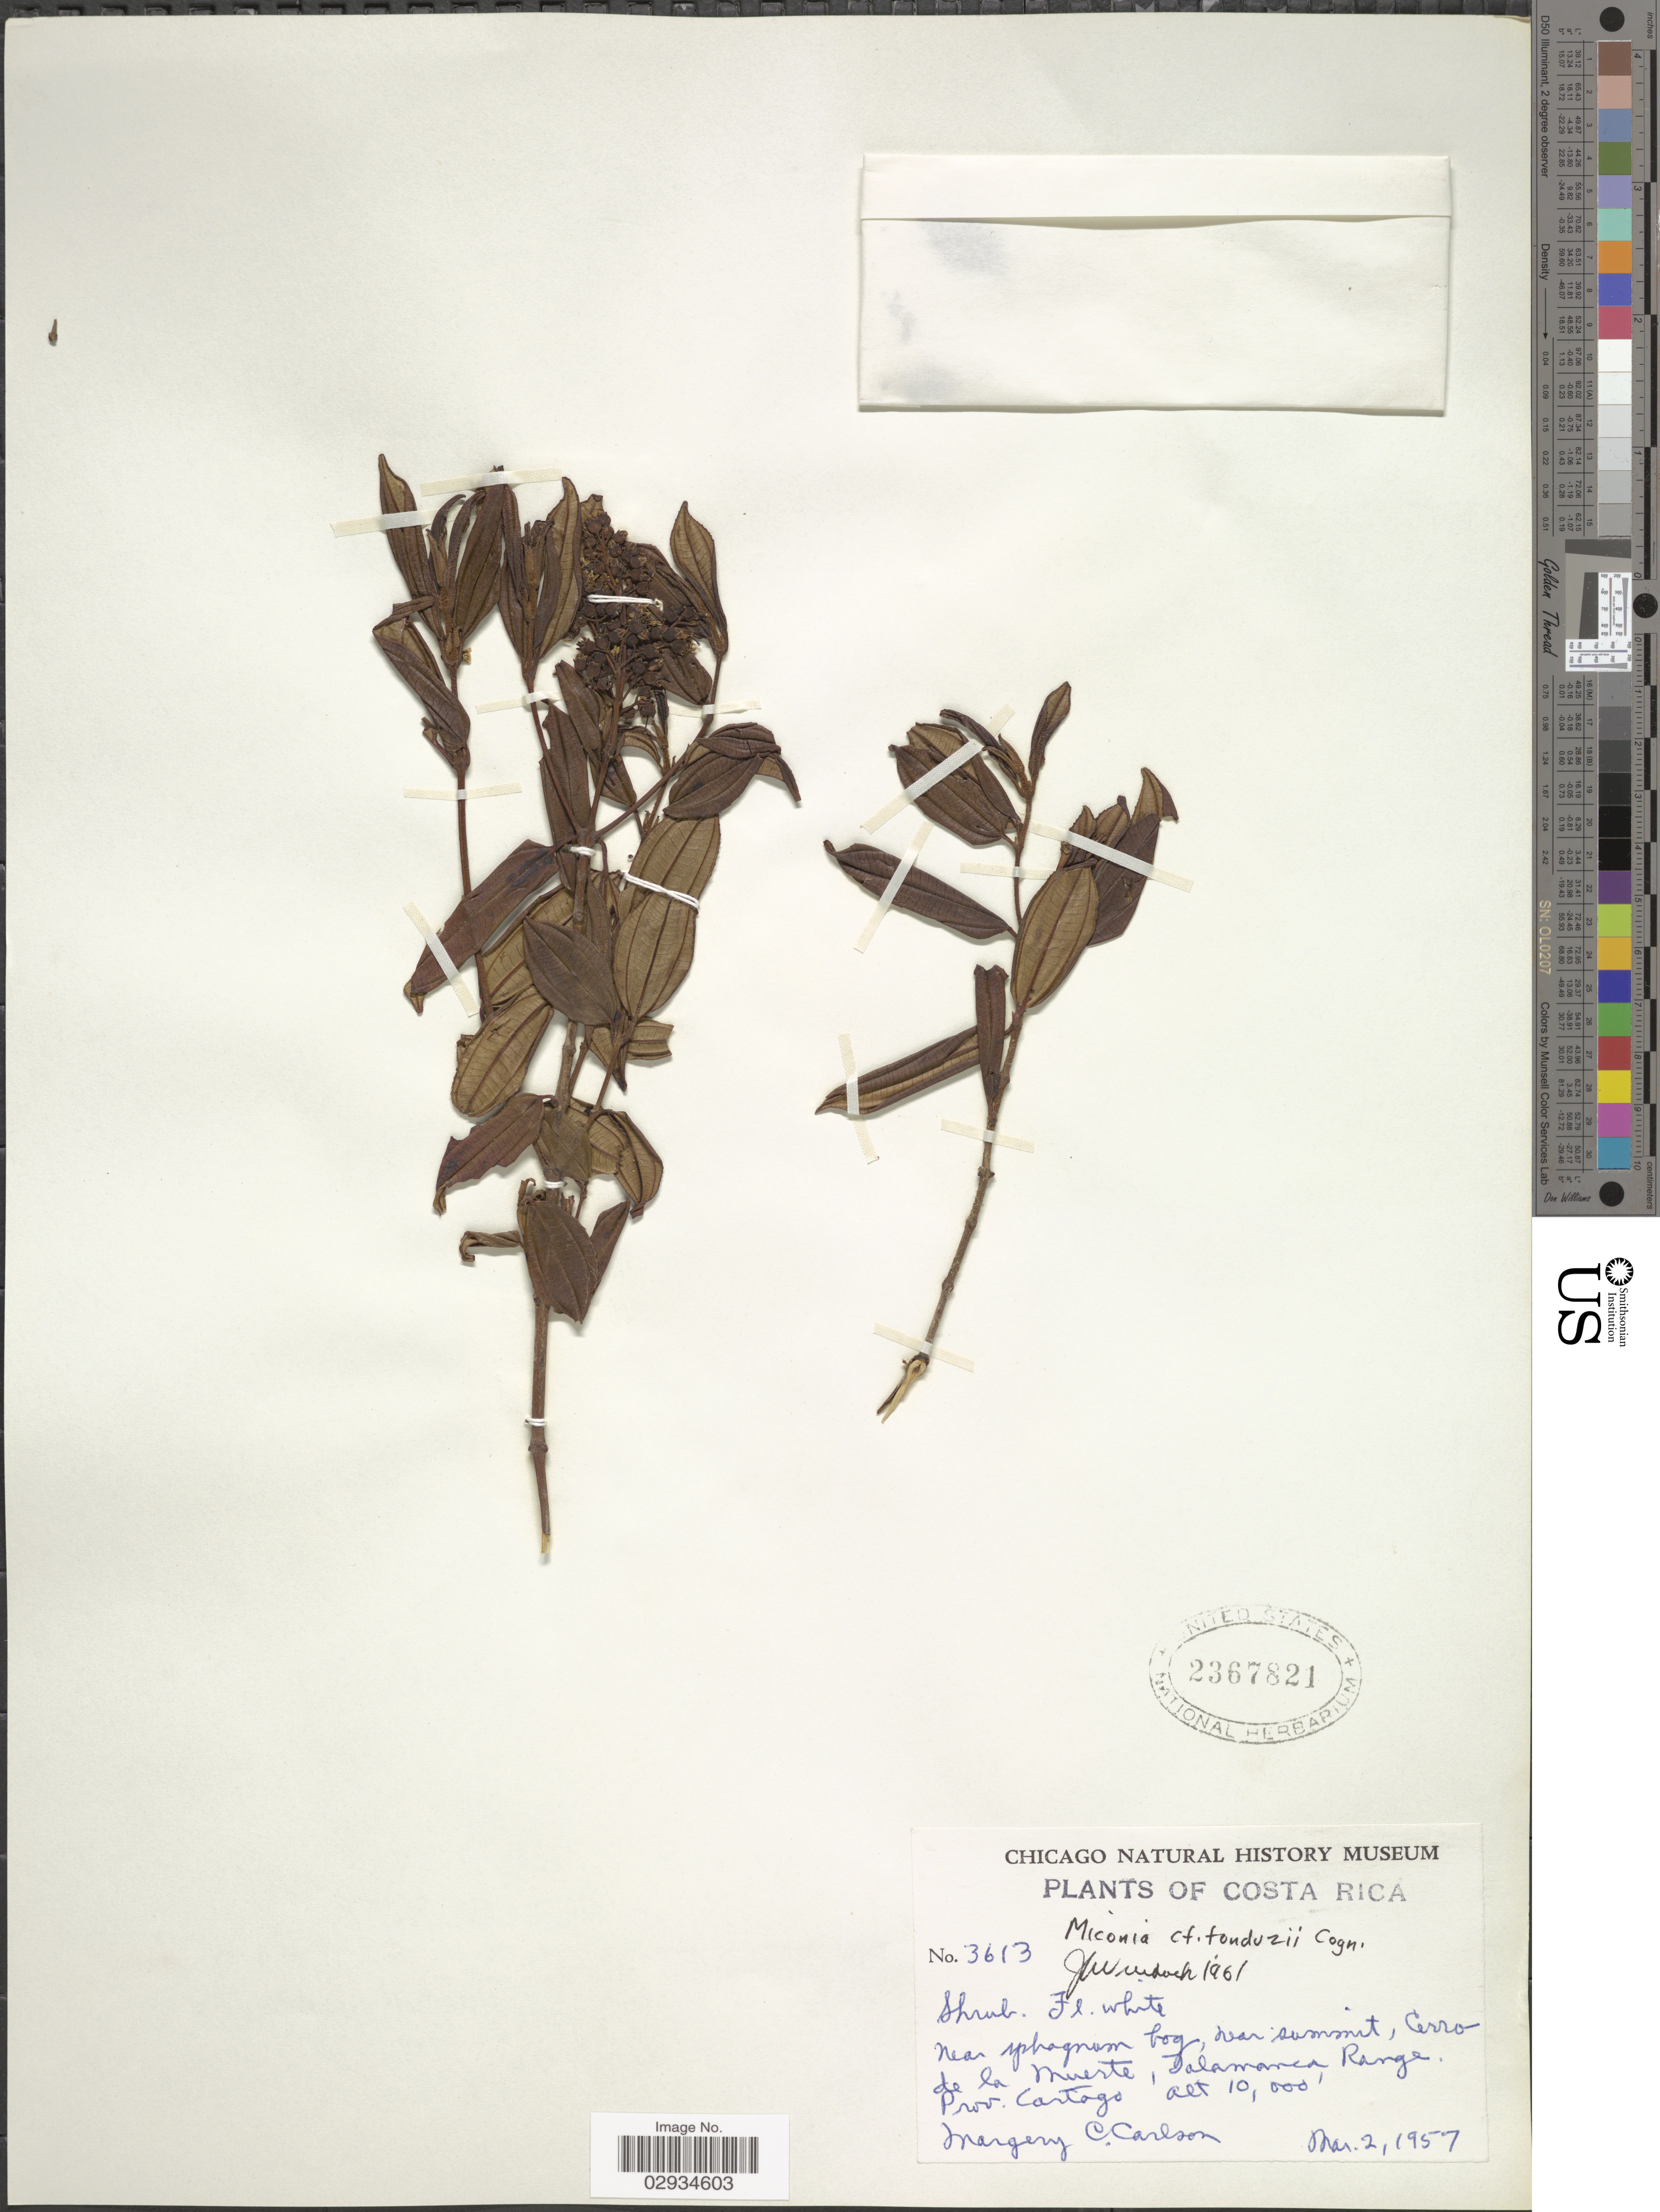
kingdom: Plantae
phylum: Tracheophyta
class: Magnoliopsida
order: Myrtales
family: Melastomataceae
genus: Miconia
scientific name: Miconia tonduzii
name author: Cogn. in A. DC.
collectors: M. C. Carlson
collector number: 3613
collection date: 1957-03-02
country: Costa Rica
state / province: Cartago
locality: Near spagnum bog, near summit, Cerro de la Muerte, Talamanca Range.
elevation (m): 3048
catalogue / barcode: US 2367821